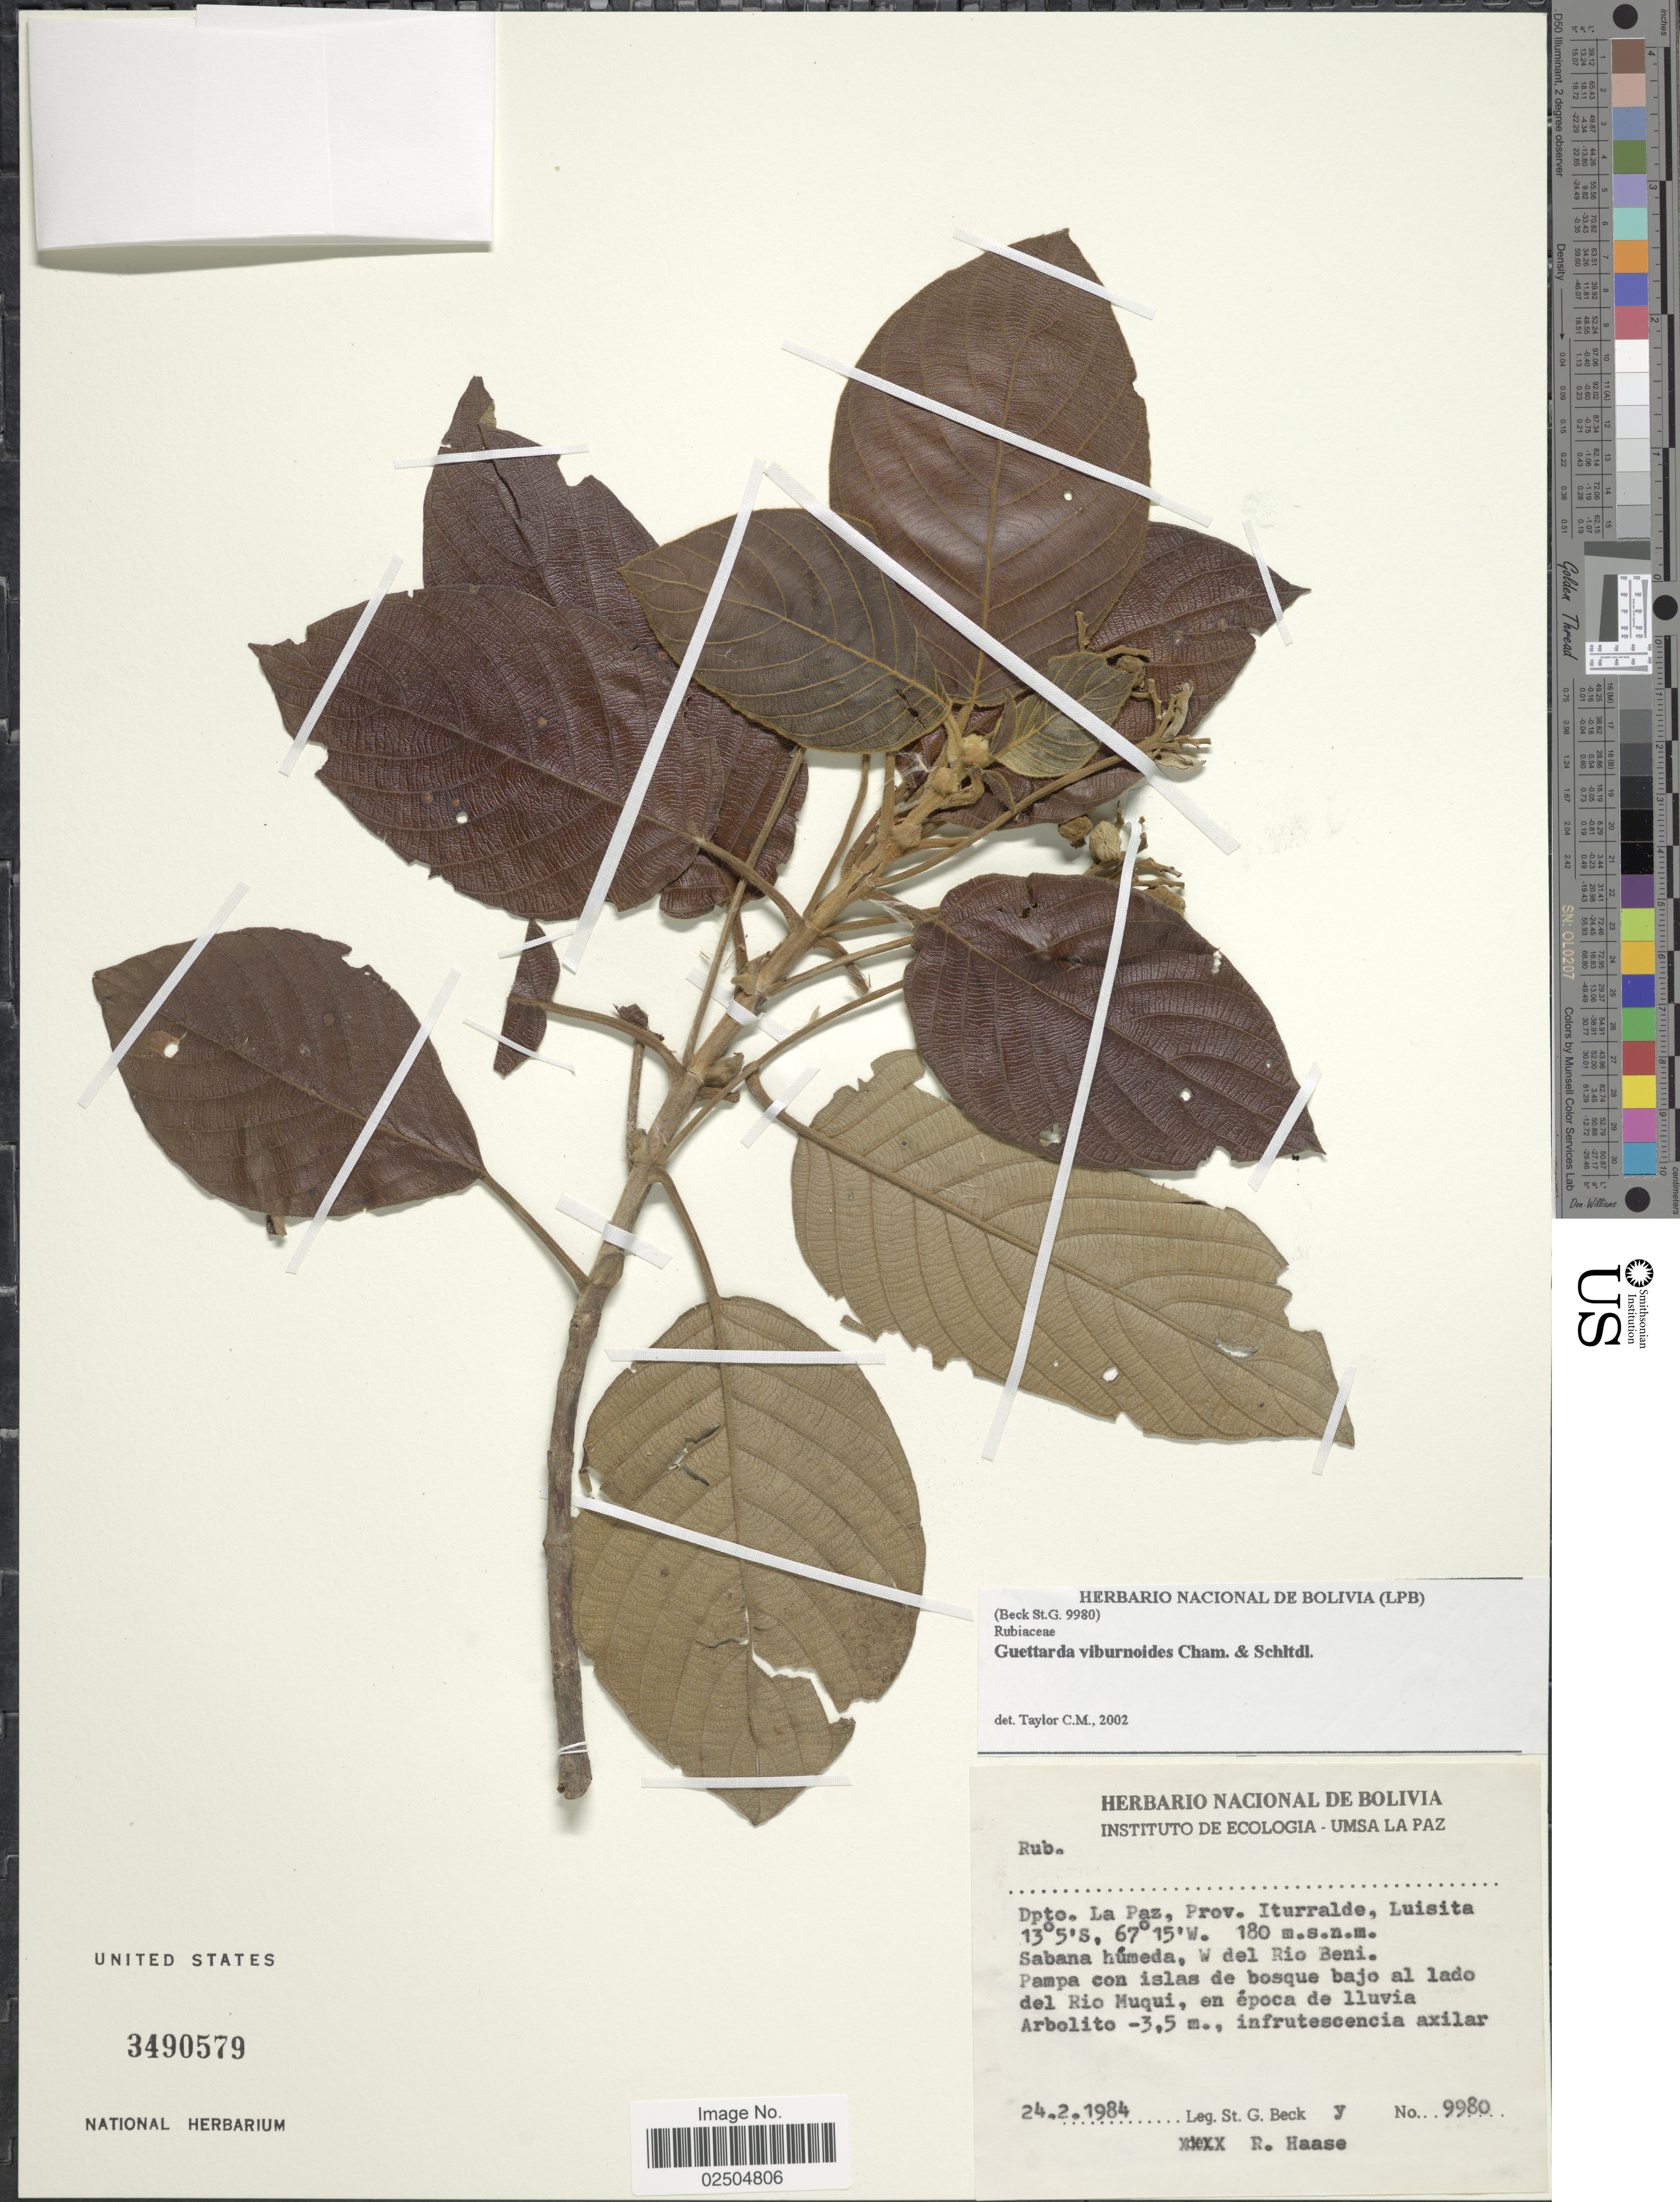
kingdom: Plantae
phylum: Tracheophyta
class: Magnoliopsida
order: Gentianales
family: Rubiaceae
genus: Guettarda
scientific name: Guettarda viburnoides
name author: Cham. & Schltdl.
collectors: S. G. Beck & R. Haase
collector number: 998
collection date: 1984-02-24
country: Bolivia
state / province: La Paz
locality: Dpto. La Paz, Prov. Iturralde, Luisita, W del Rio Beni, Pampa con islas de bosque bajo al lado del Rio Muqui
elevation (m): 180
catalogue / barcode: US 3490579